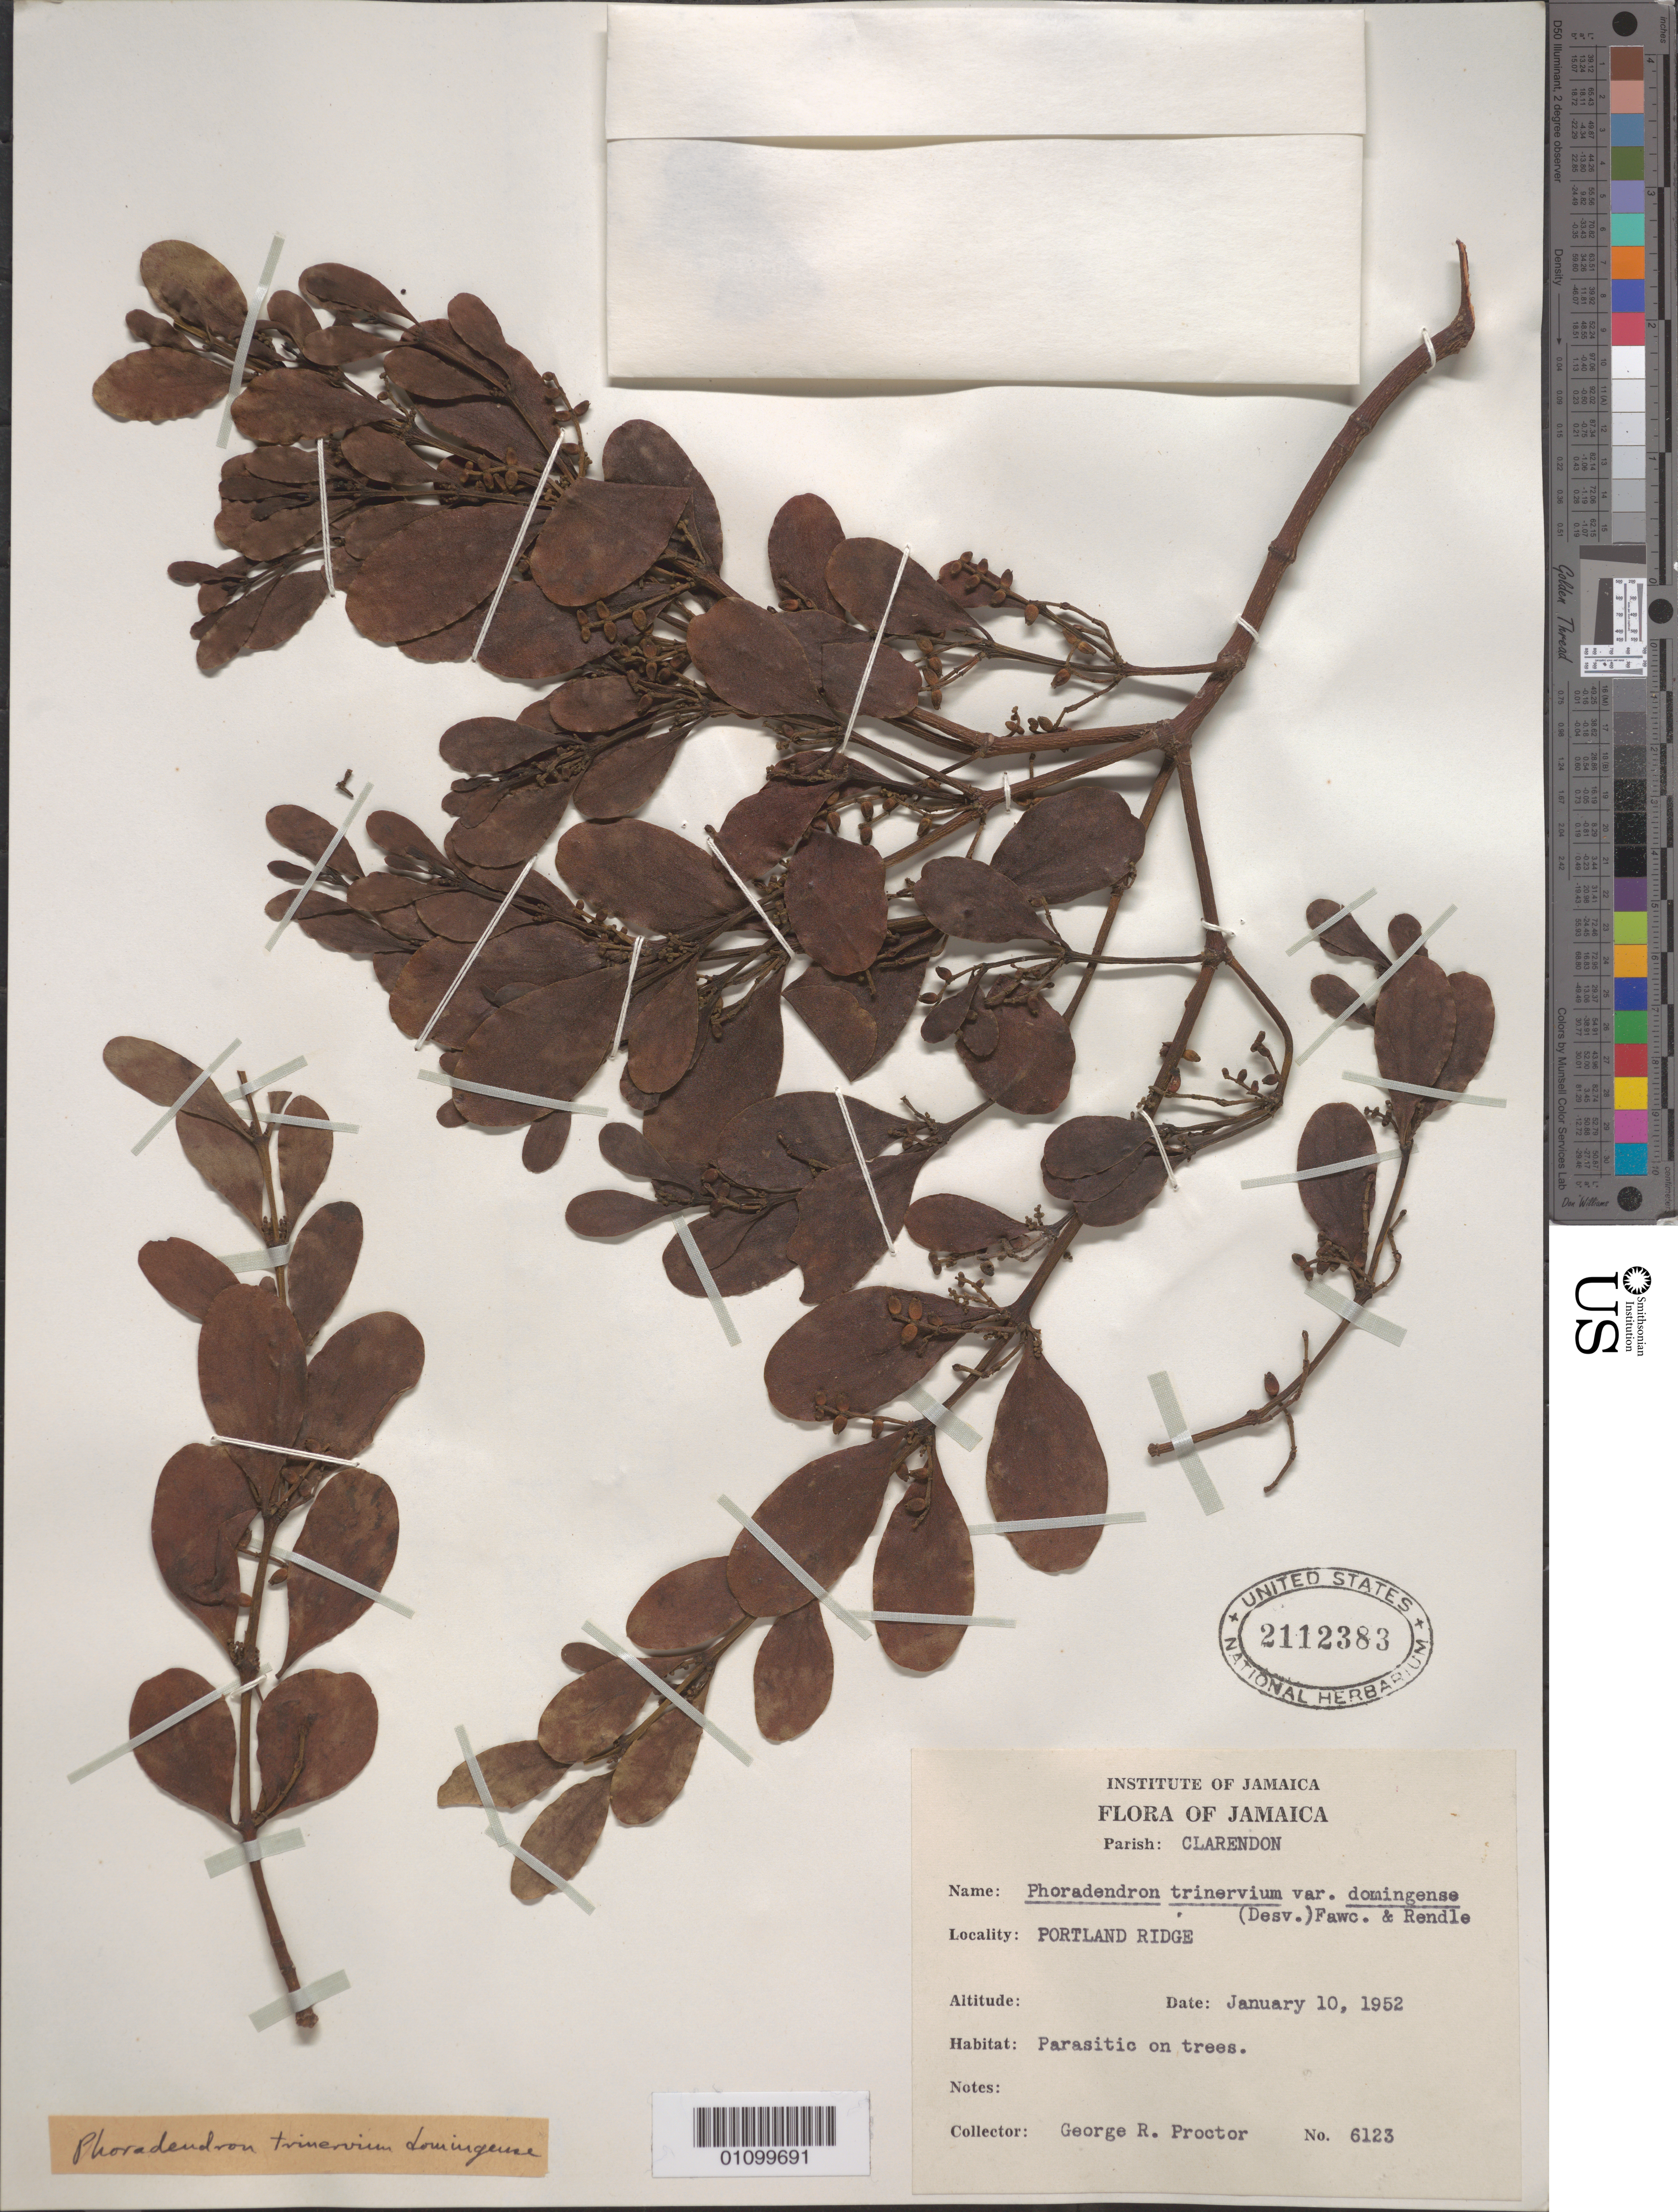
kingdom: Plantae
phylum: Tracheophyta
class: Magnoliopsida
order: Santalales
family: Viscaceae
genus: Phoradendron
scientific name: Phoradendron trinervium var. domingense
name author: (Ham.) Krug & Urb.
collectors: G. R. Proctor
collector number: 6123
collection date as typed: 10 Jan 1952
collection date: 1952-01-10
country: Jamaica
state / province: Clarendon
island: Jamaica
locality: Portland Ridge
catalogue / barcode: US 2112383